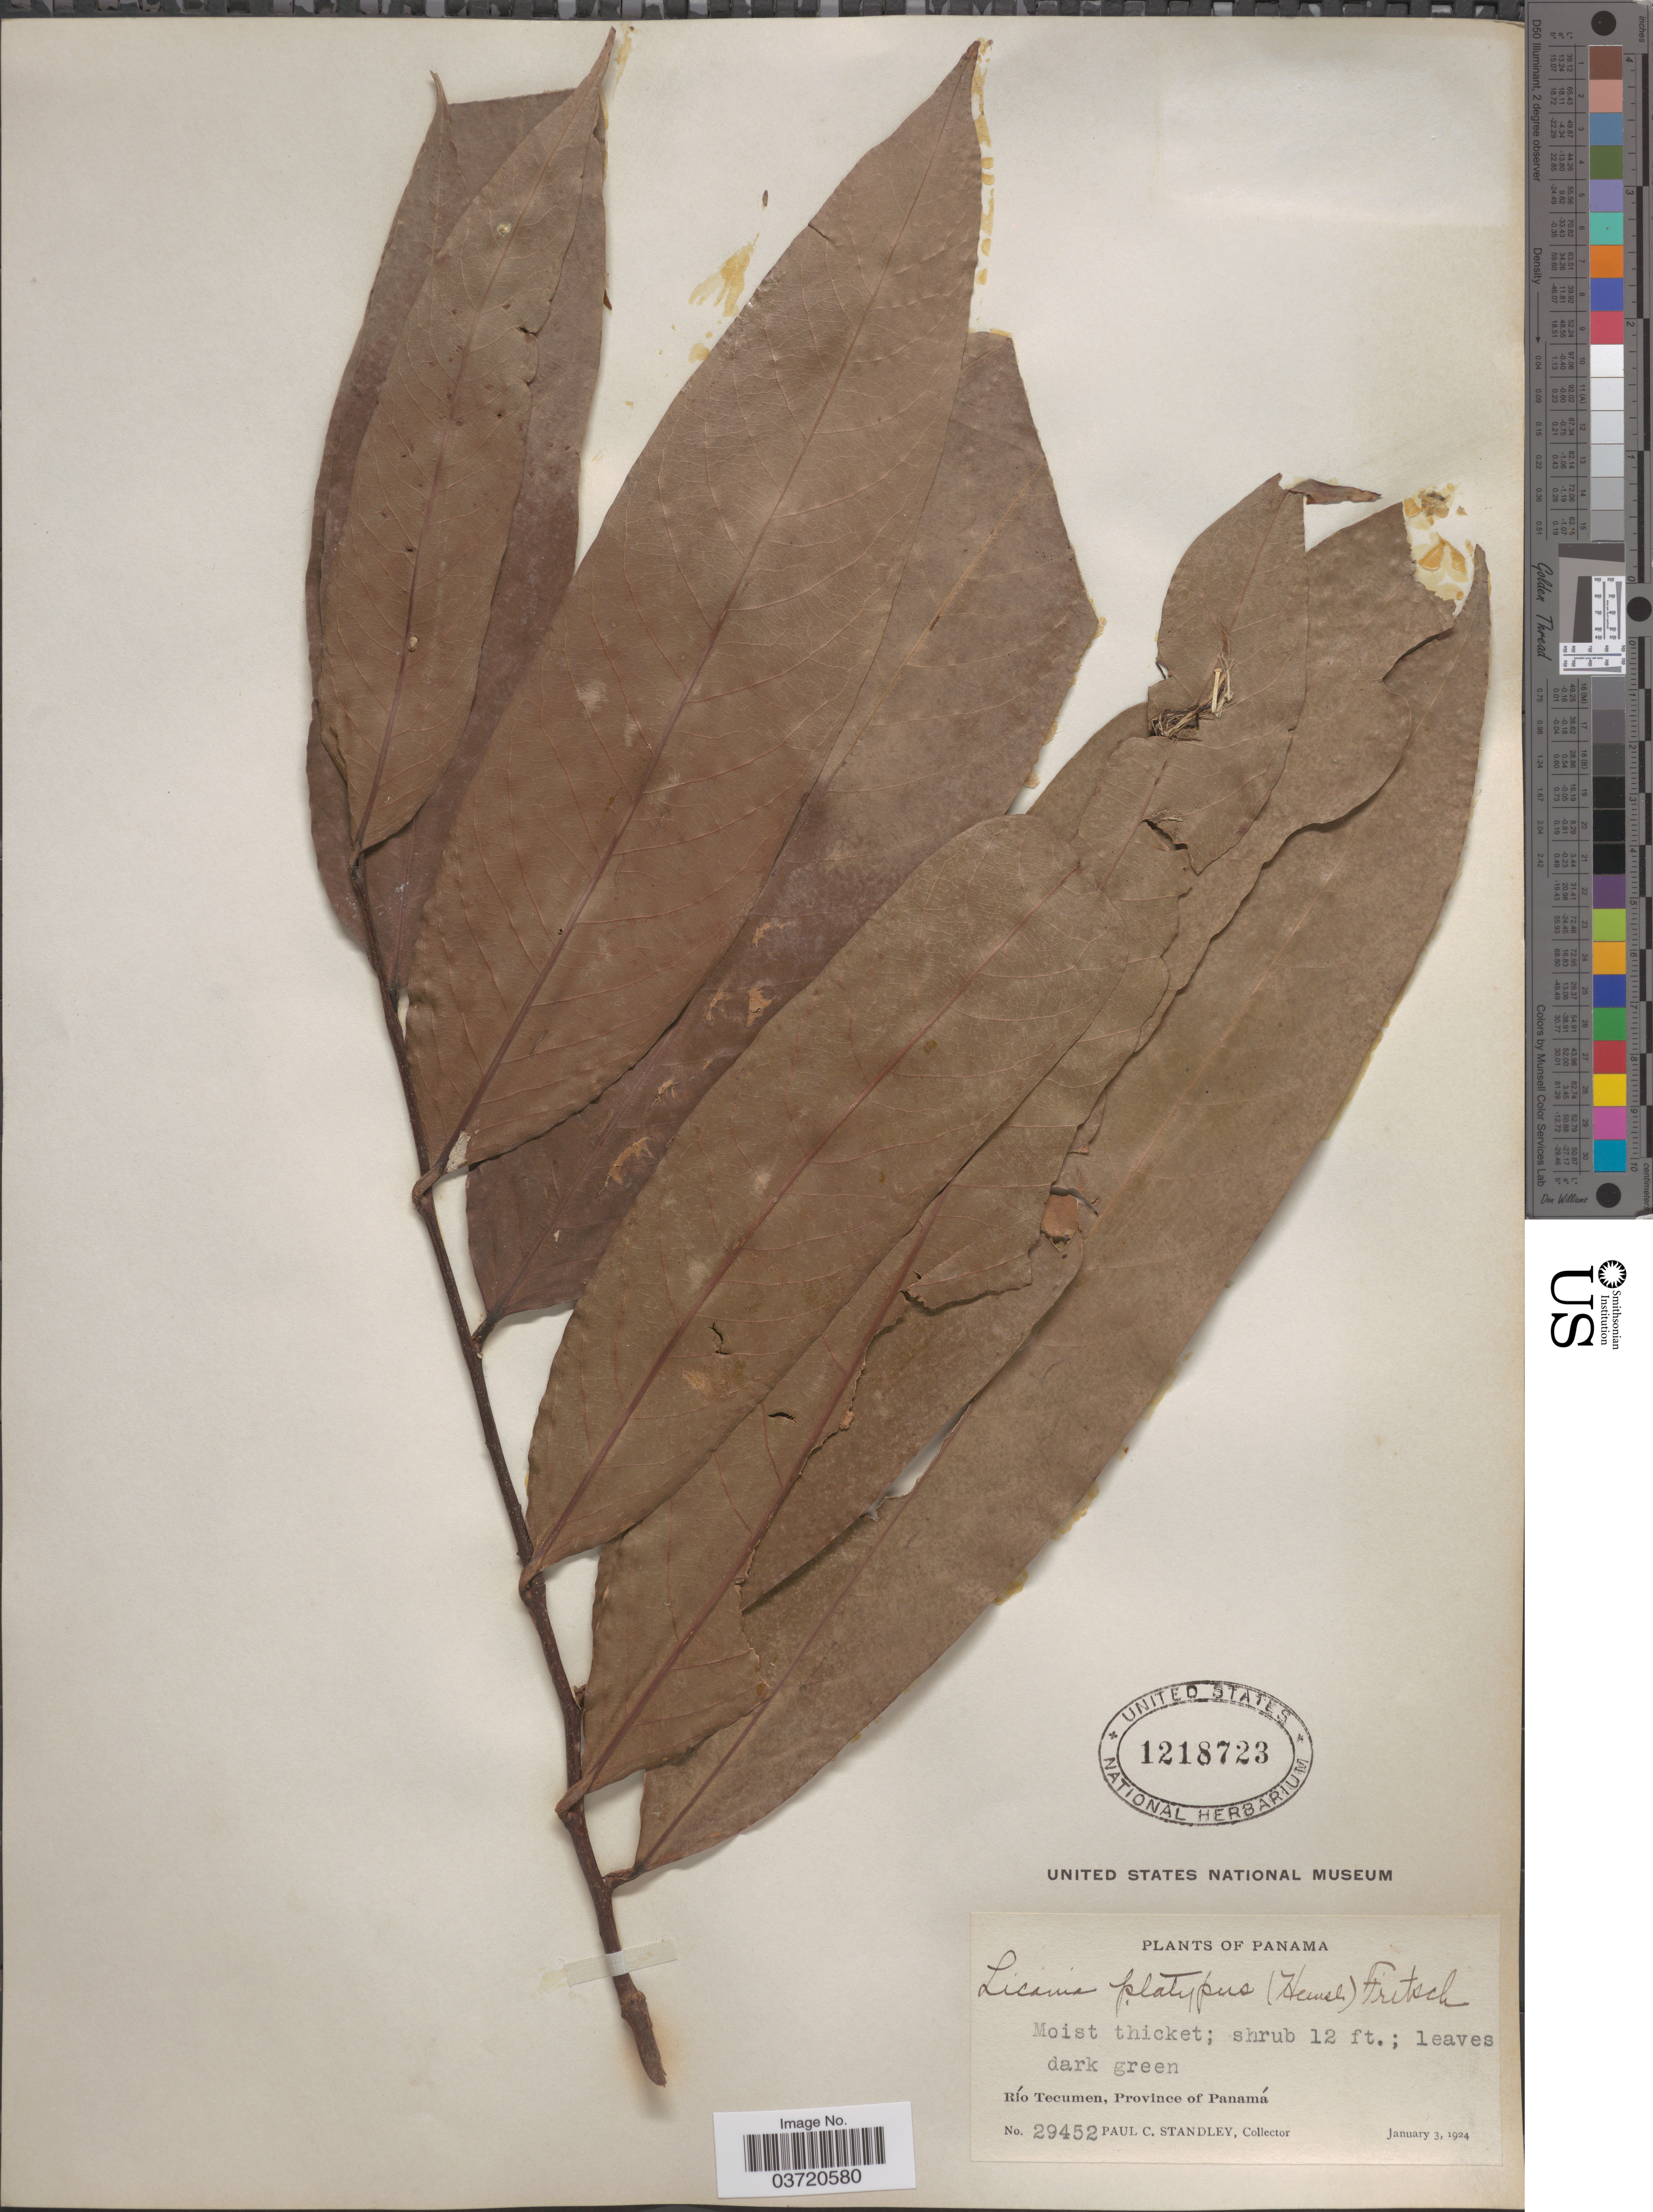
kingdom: Plantae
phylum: Tracheophyta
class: Magnoliopsida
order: Malpighiales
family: Chrysobalanaceae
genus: Moquilea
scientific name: Moquilea platypus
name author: Hemsl.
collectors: P. C. Standley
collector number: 29452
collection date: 1924-01-03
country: Panama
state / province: Panamá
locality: Río Tecumen.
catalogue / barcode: US 1218723